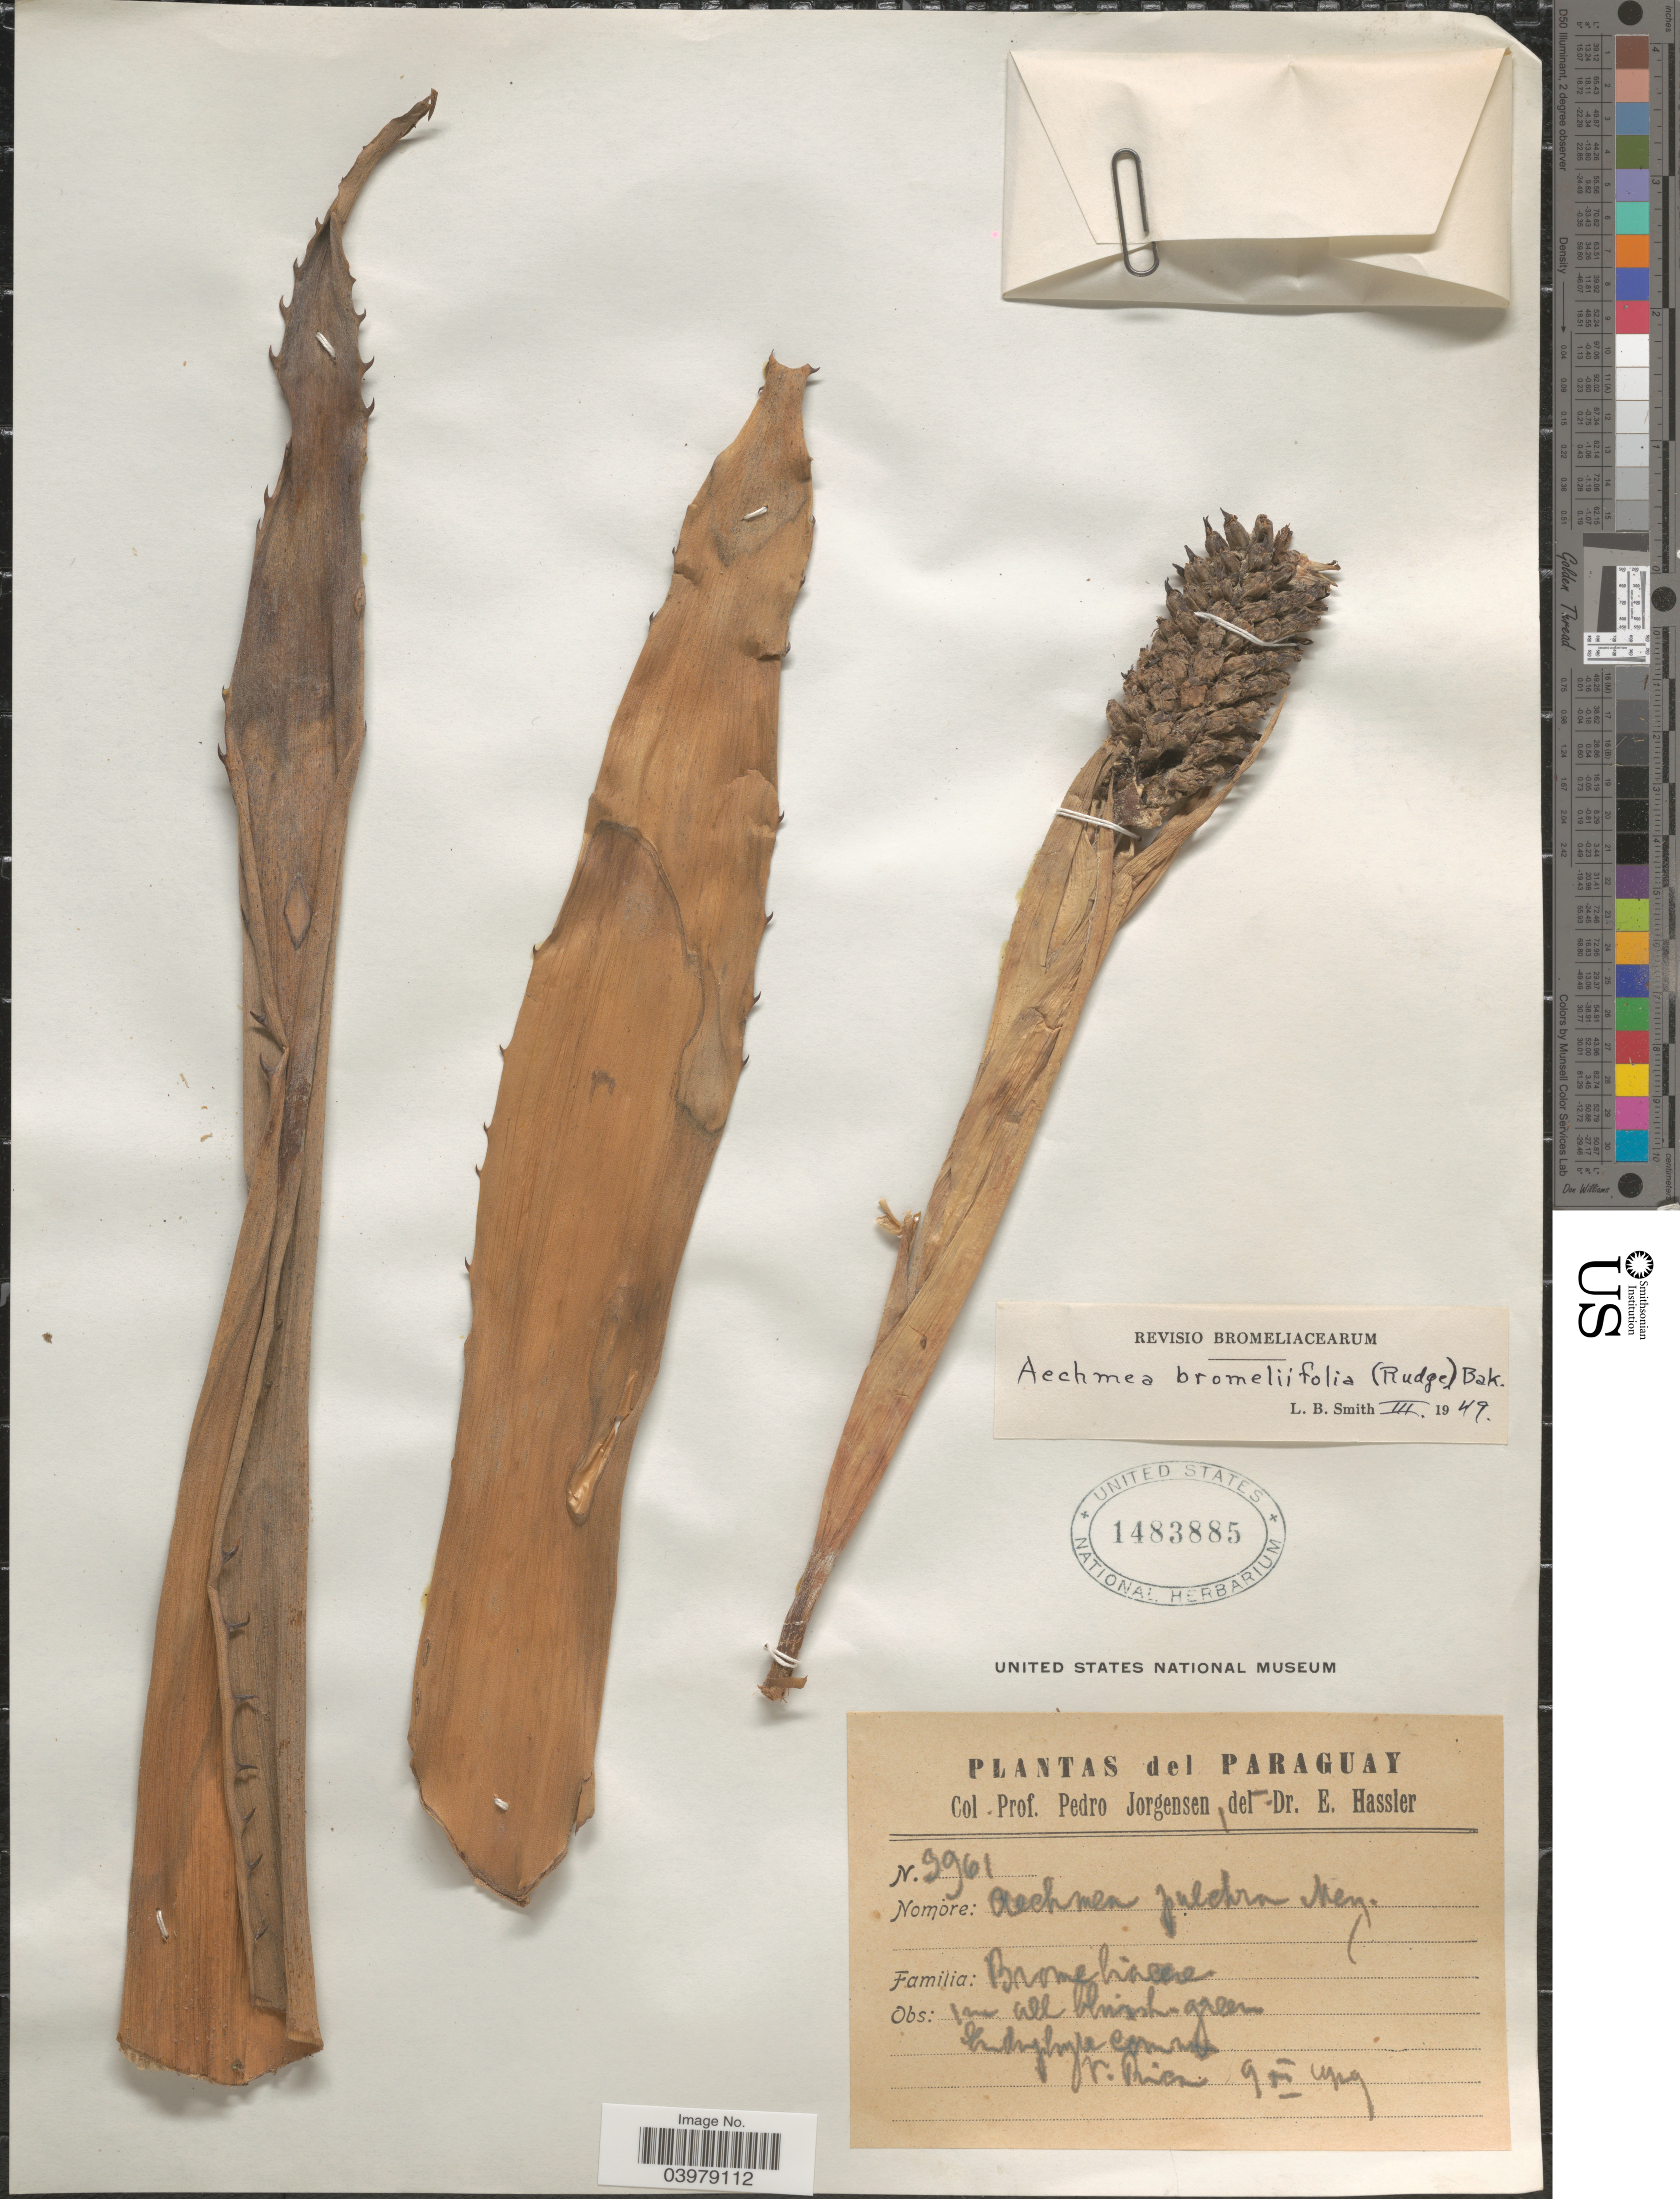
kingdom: Plantae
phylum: Tracheophyta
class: Liliopsida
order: Poales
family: Bromeliaceae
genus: Aechmea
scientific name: Aechmea bromeliifolia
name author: (Rudge) Baker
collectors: P. Jörgensen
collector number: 9961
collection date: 1929-12-09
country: Paraguay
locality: V. Rica.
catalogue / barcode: US 1483885